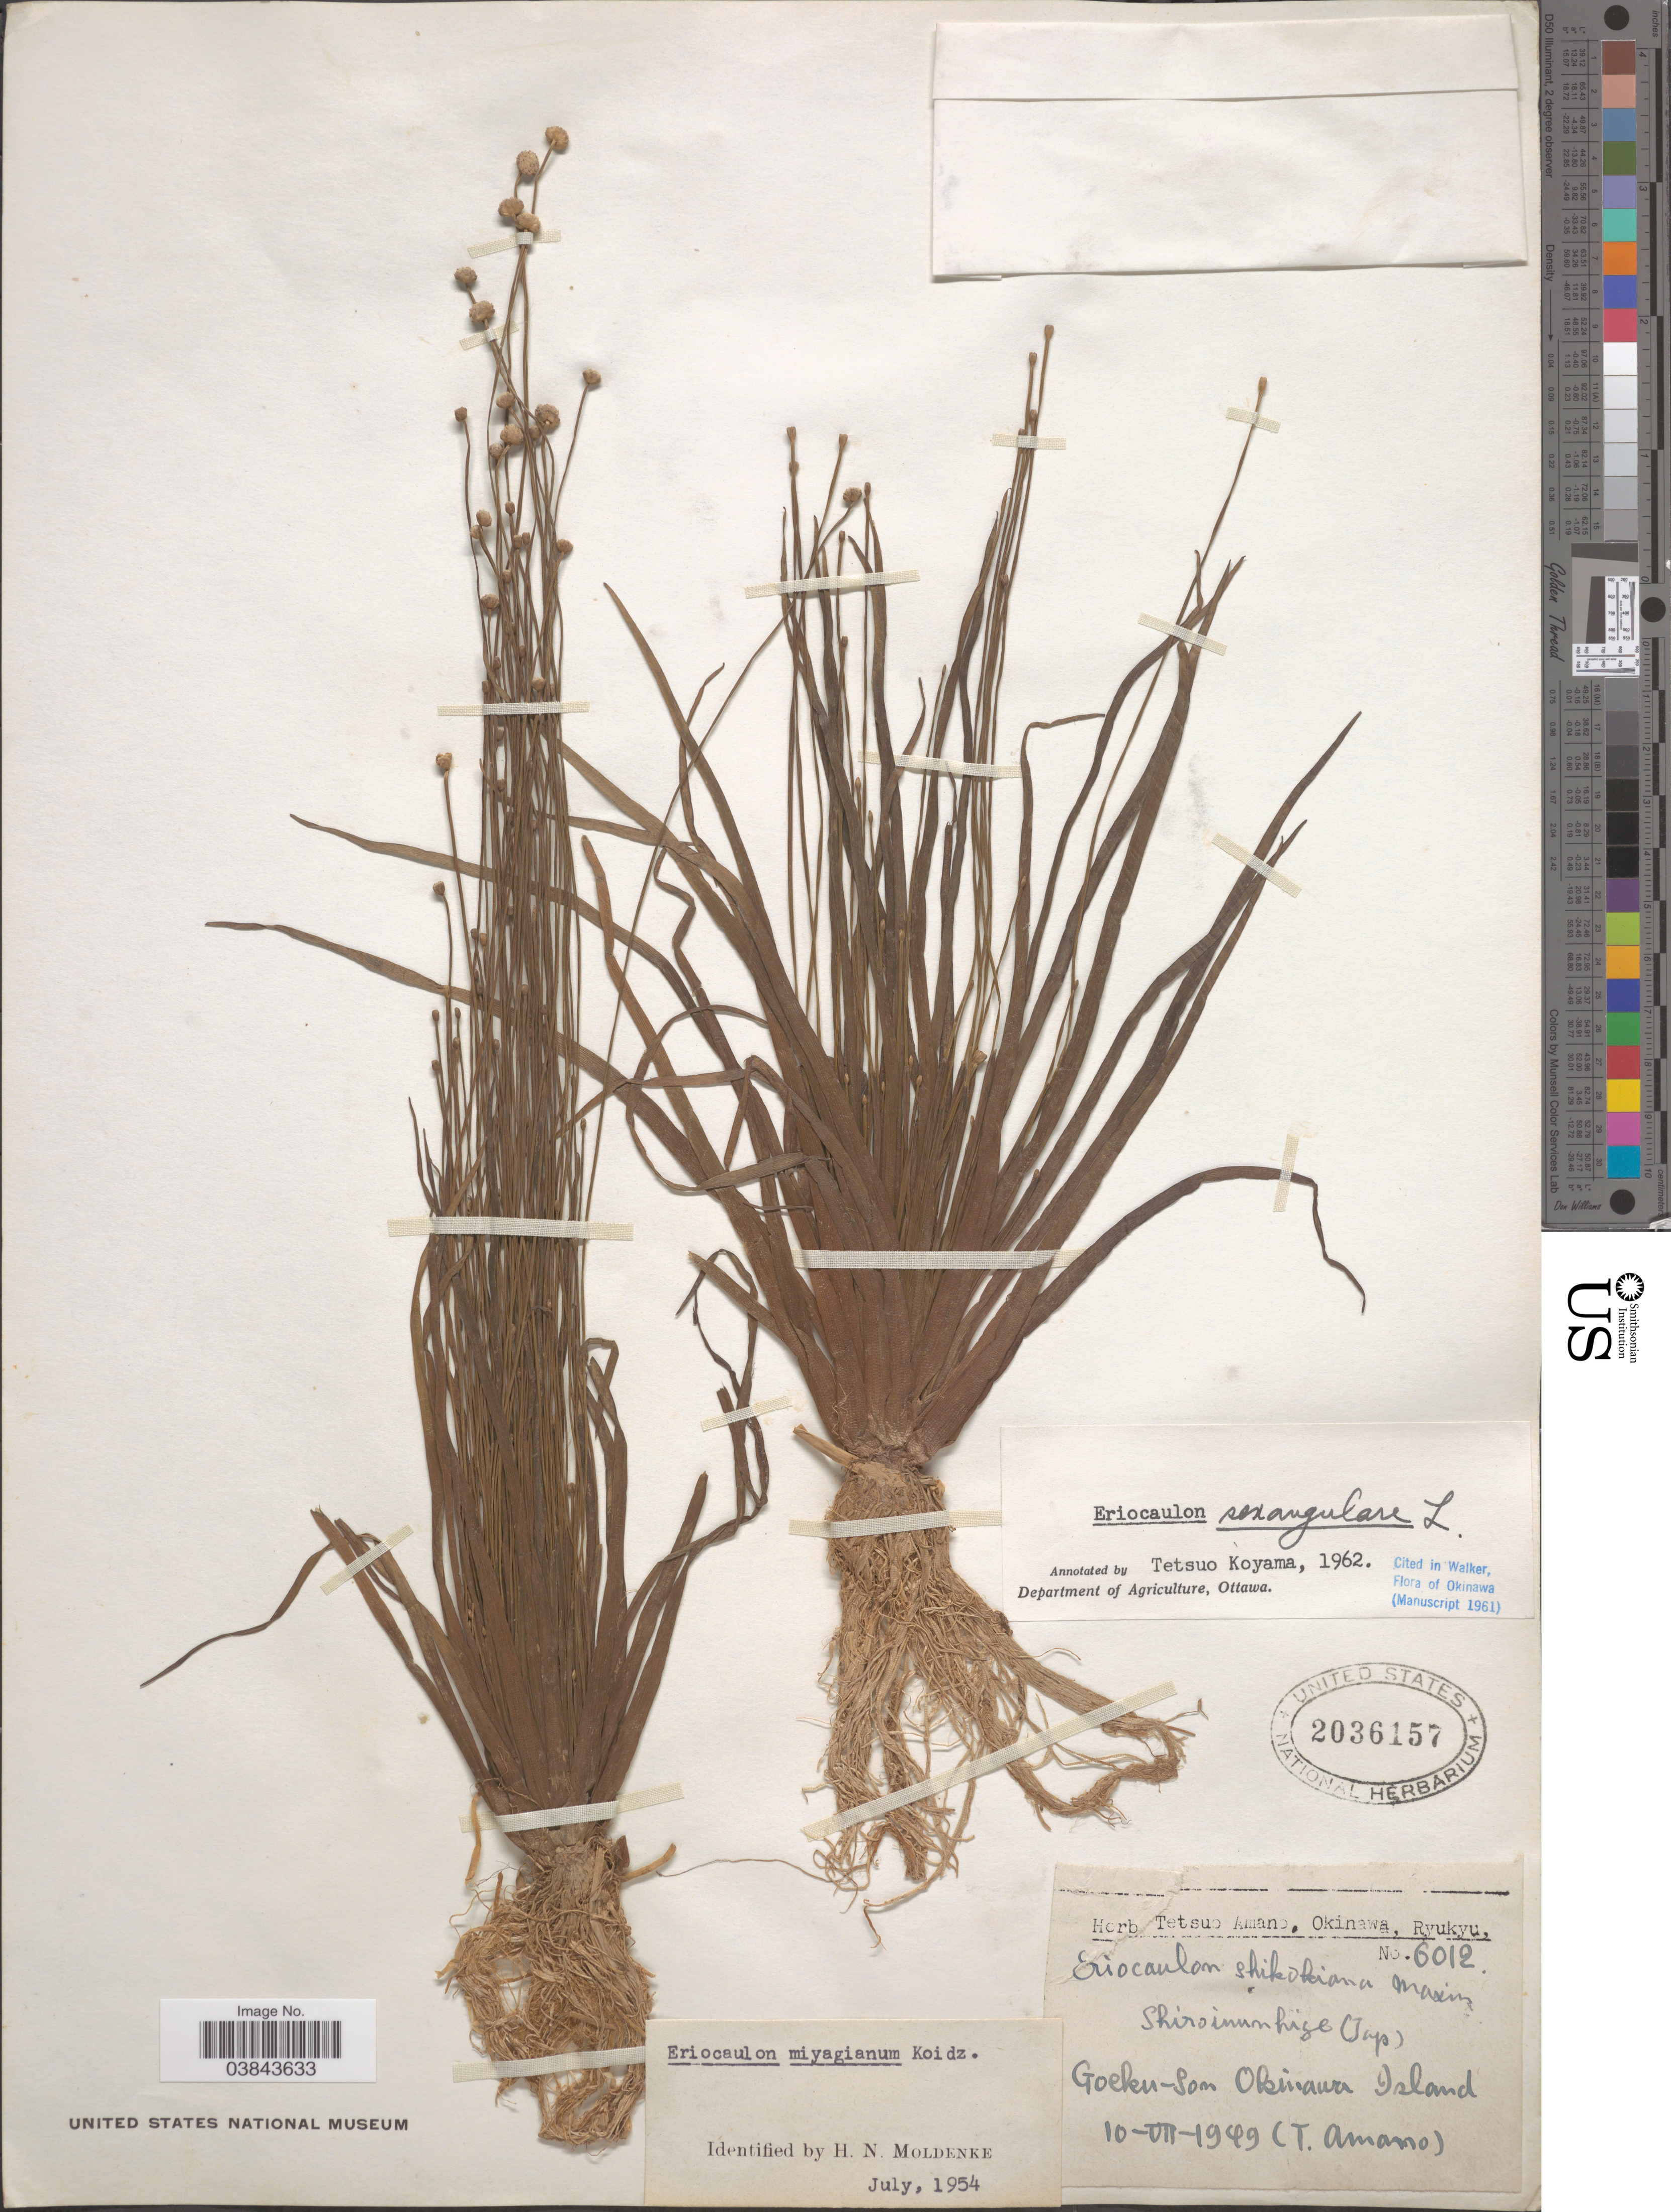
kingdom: Plantae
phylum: Tracheophyta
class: Liliopsida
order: Poales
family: Eriocaulaceae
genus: Eriocaulon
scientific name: Eriocaulon sexangulare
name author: L.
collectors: T. Amano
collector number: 6012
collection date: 1949-07-10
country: Japan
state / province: Okinawa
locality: Goeku-son Okinawa Island.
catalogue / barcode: US 2036157